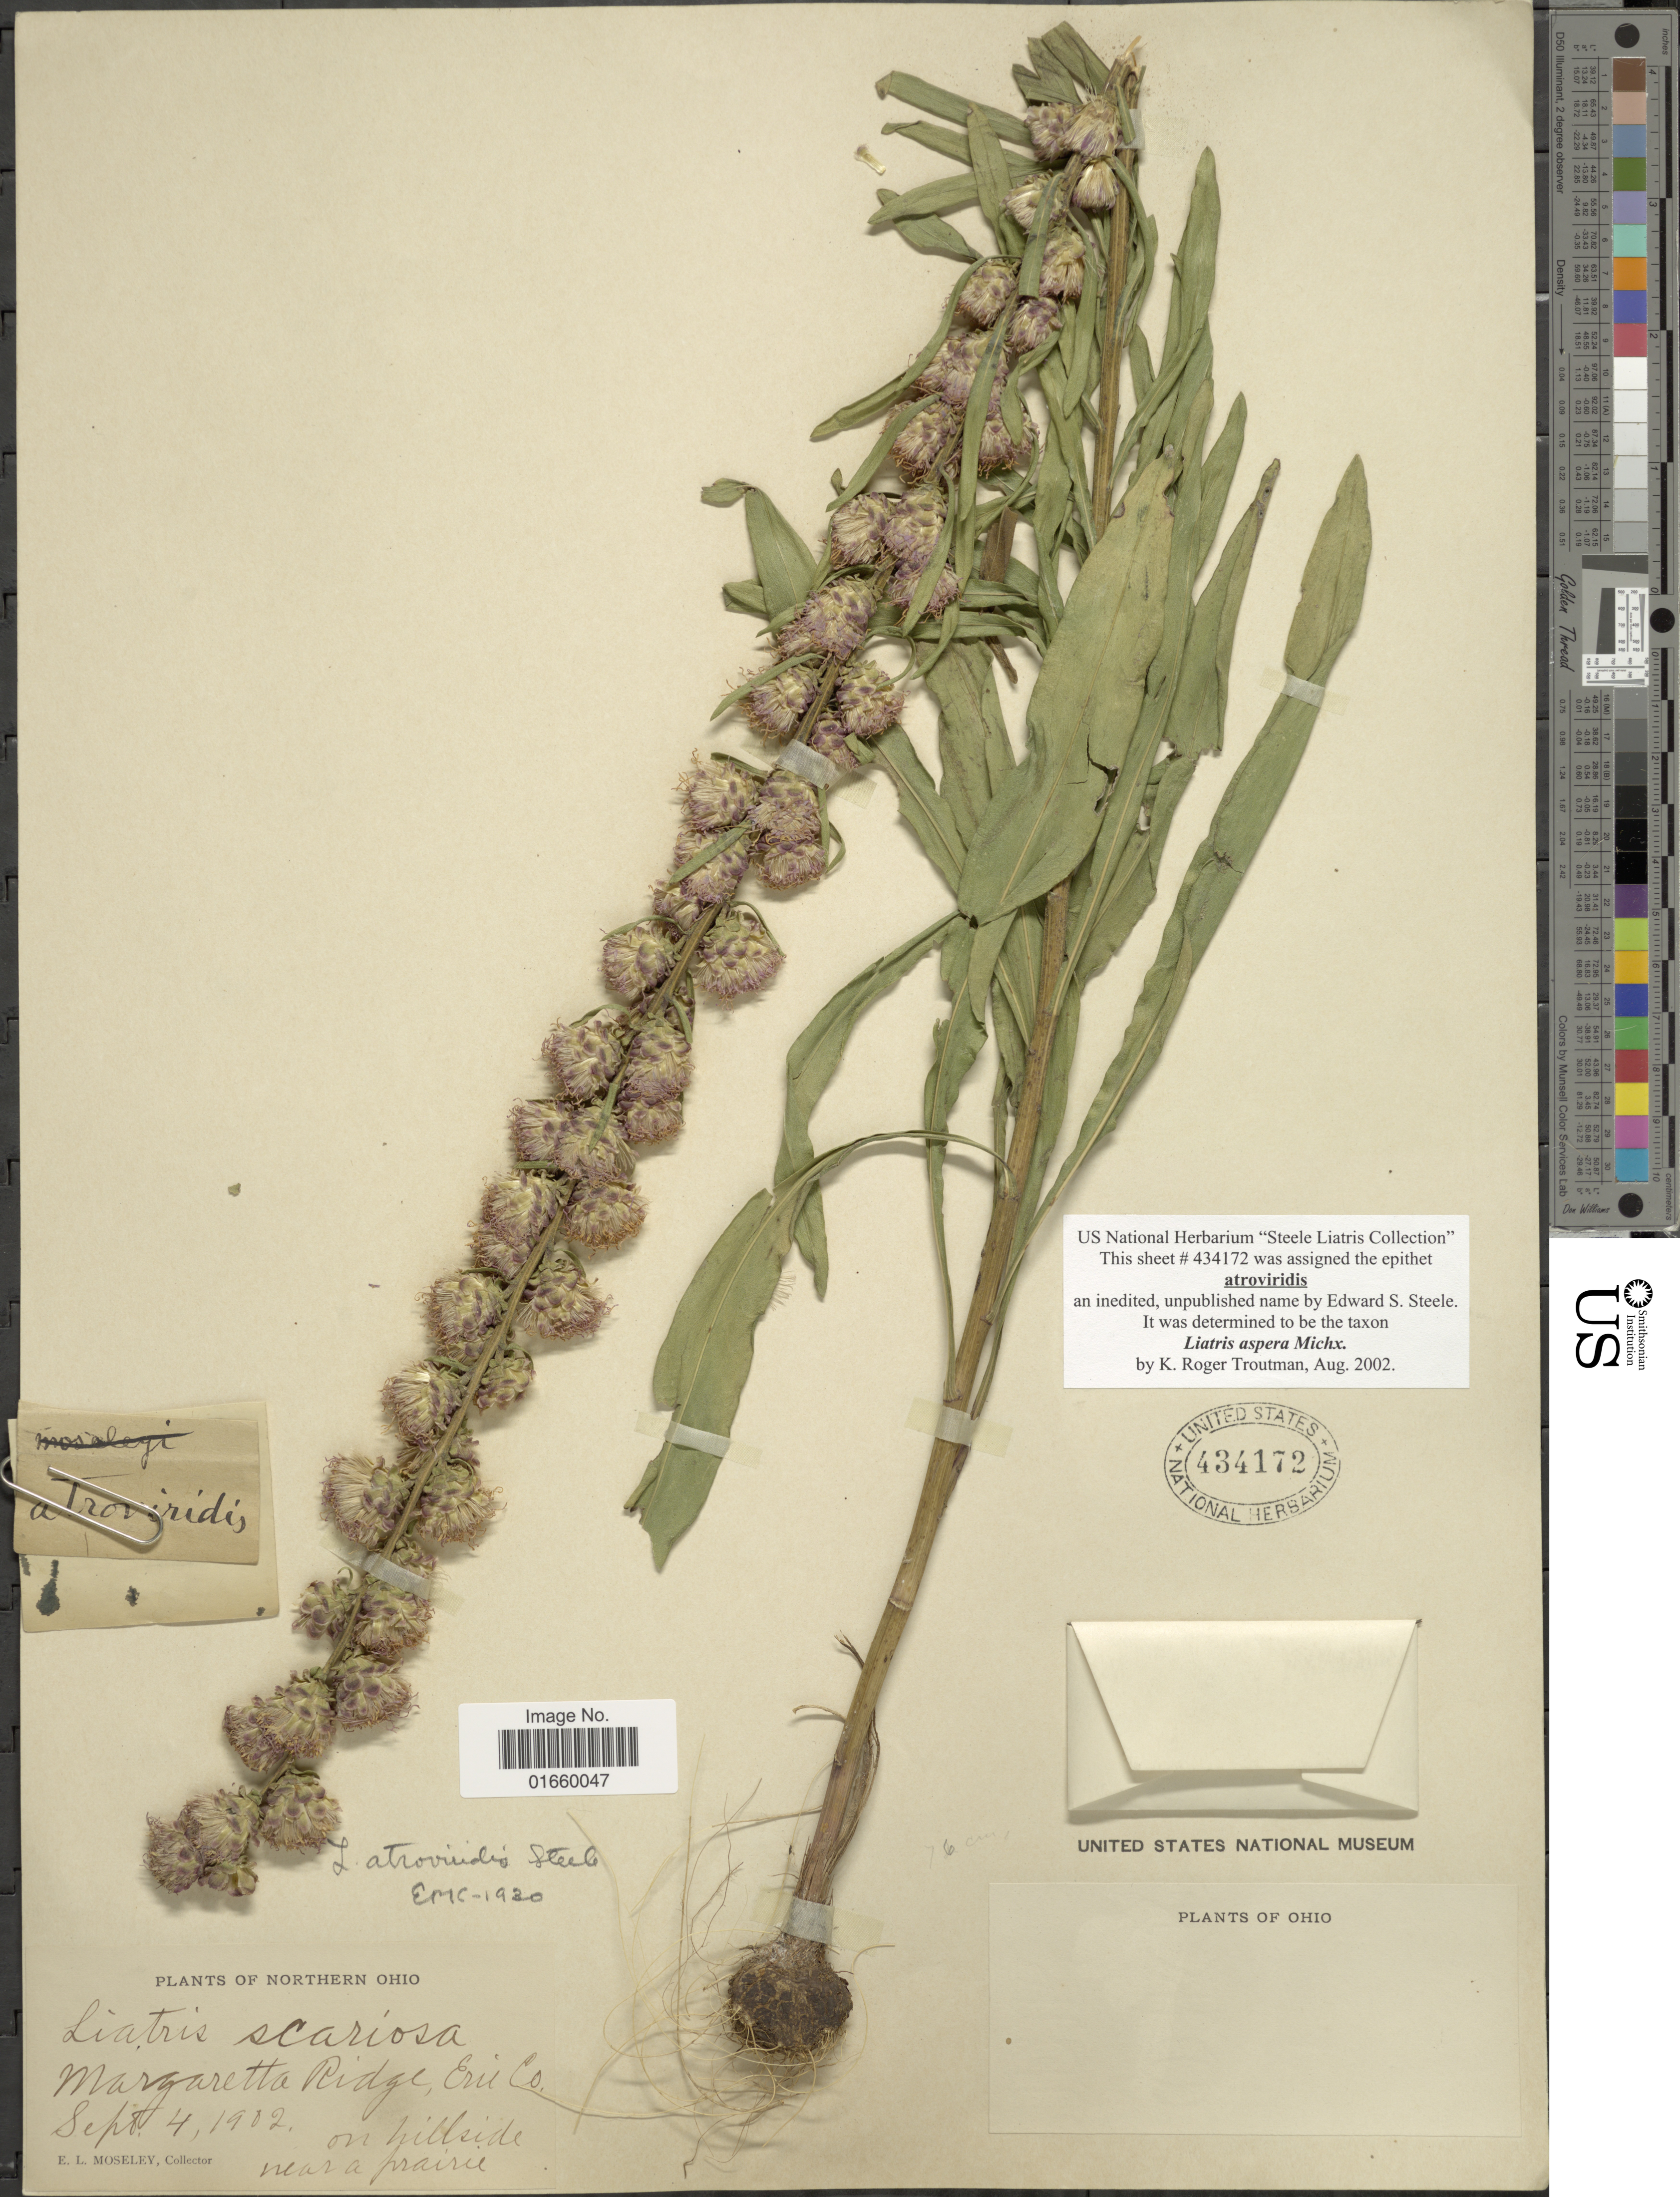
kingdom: Plantae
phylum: Tracheophyta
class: Magnoliopsida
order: Asterales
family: Asteraceae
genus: Liatris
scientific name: Liatris aspera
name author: Michx.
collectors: E. Moseley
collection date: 1902-09-04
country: United States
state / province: Ohio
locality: Northern Ohio, Margaretta Ridge, Erie County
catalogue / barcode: US 434172